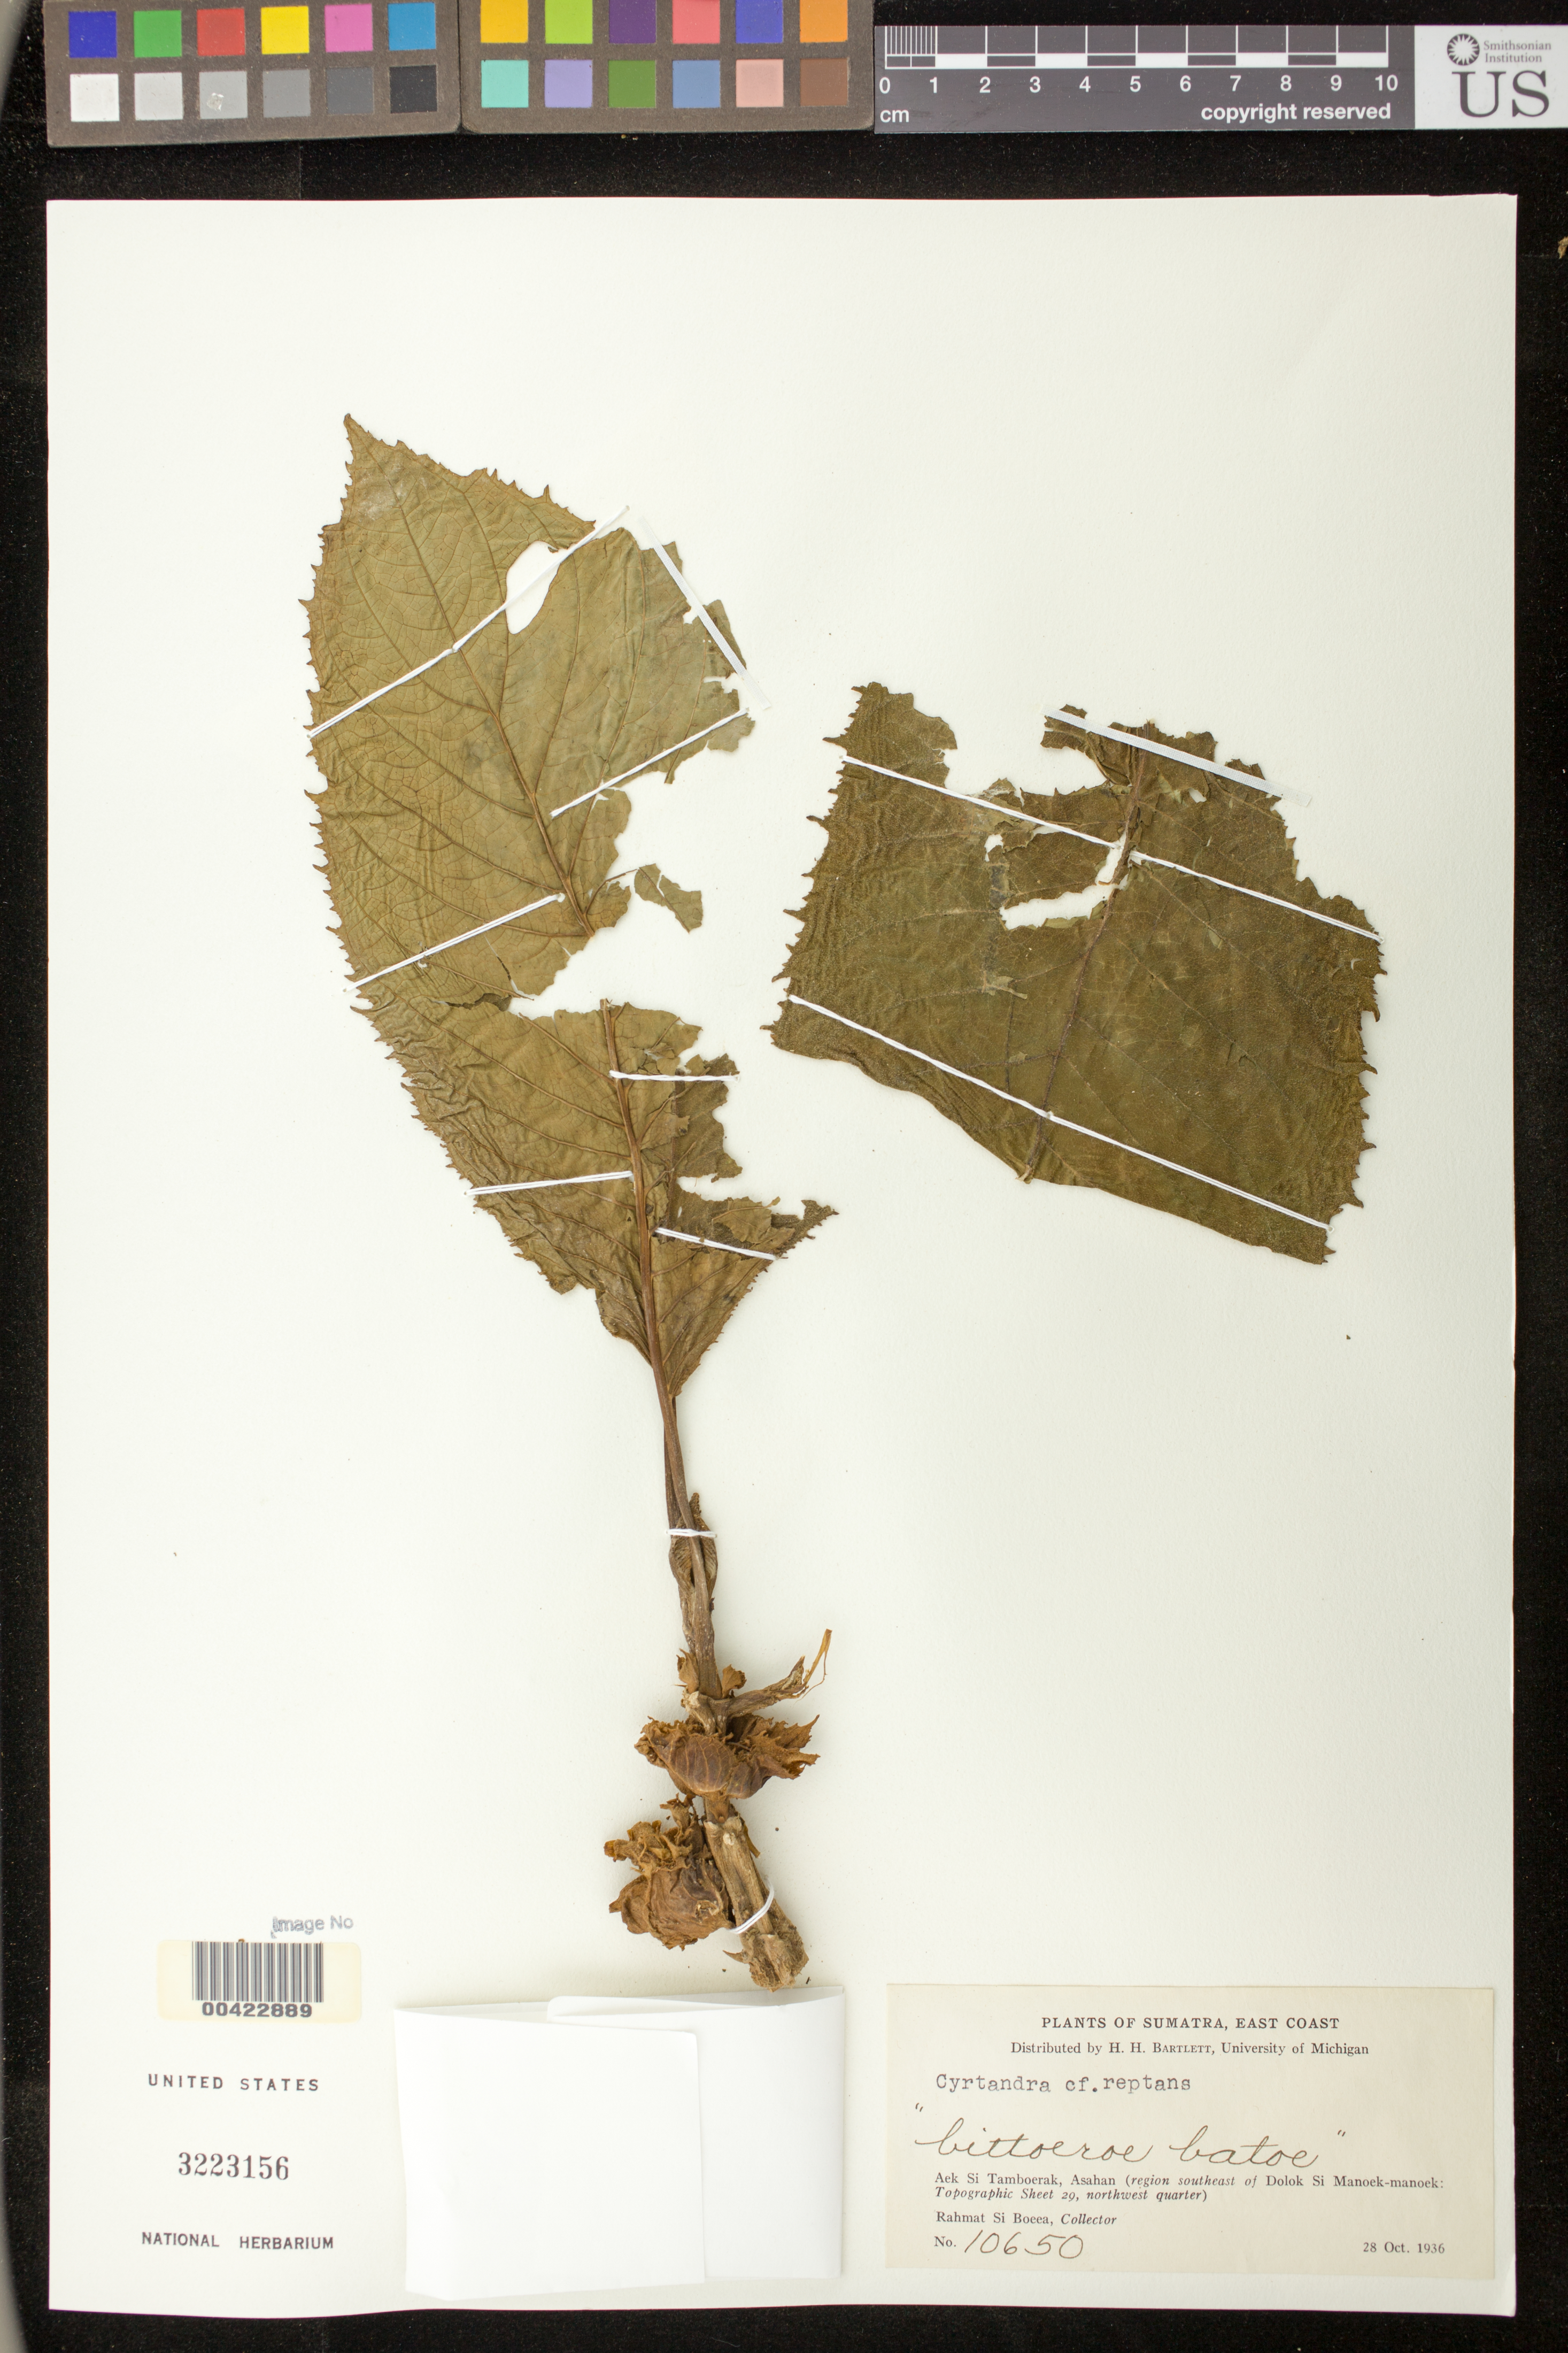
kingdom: Plantae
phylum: Tracheophyta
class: Magnoliopsida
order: Lamiales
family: Gesneriaceae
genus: Cyrtandra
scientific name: Cyrtandra teysmannii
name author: Miq.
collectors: Rahmat Si Boeea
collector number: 10650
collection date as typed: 28 Oct 1936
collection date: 1936-10-28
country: Indonesia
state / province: Sumatra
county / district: Sumatera Utara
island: Sumatra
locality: Aek si tamboerak, asahan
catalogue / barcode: US 3223156